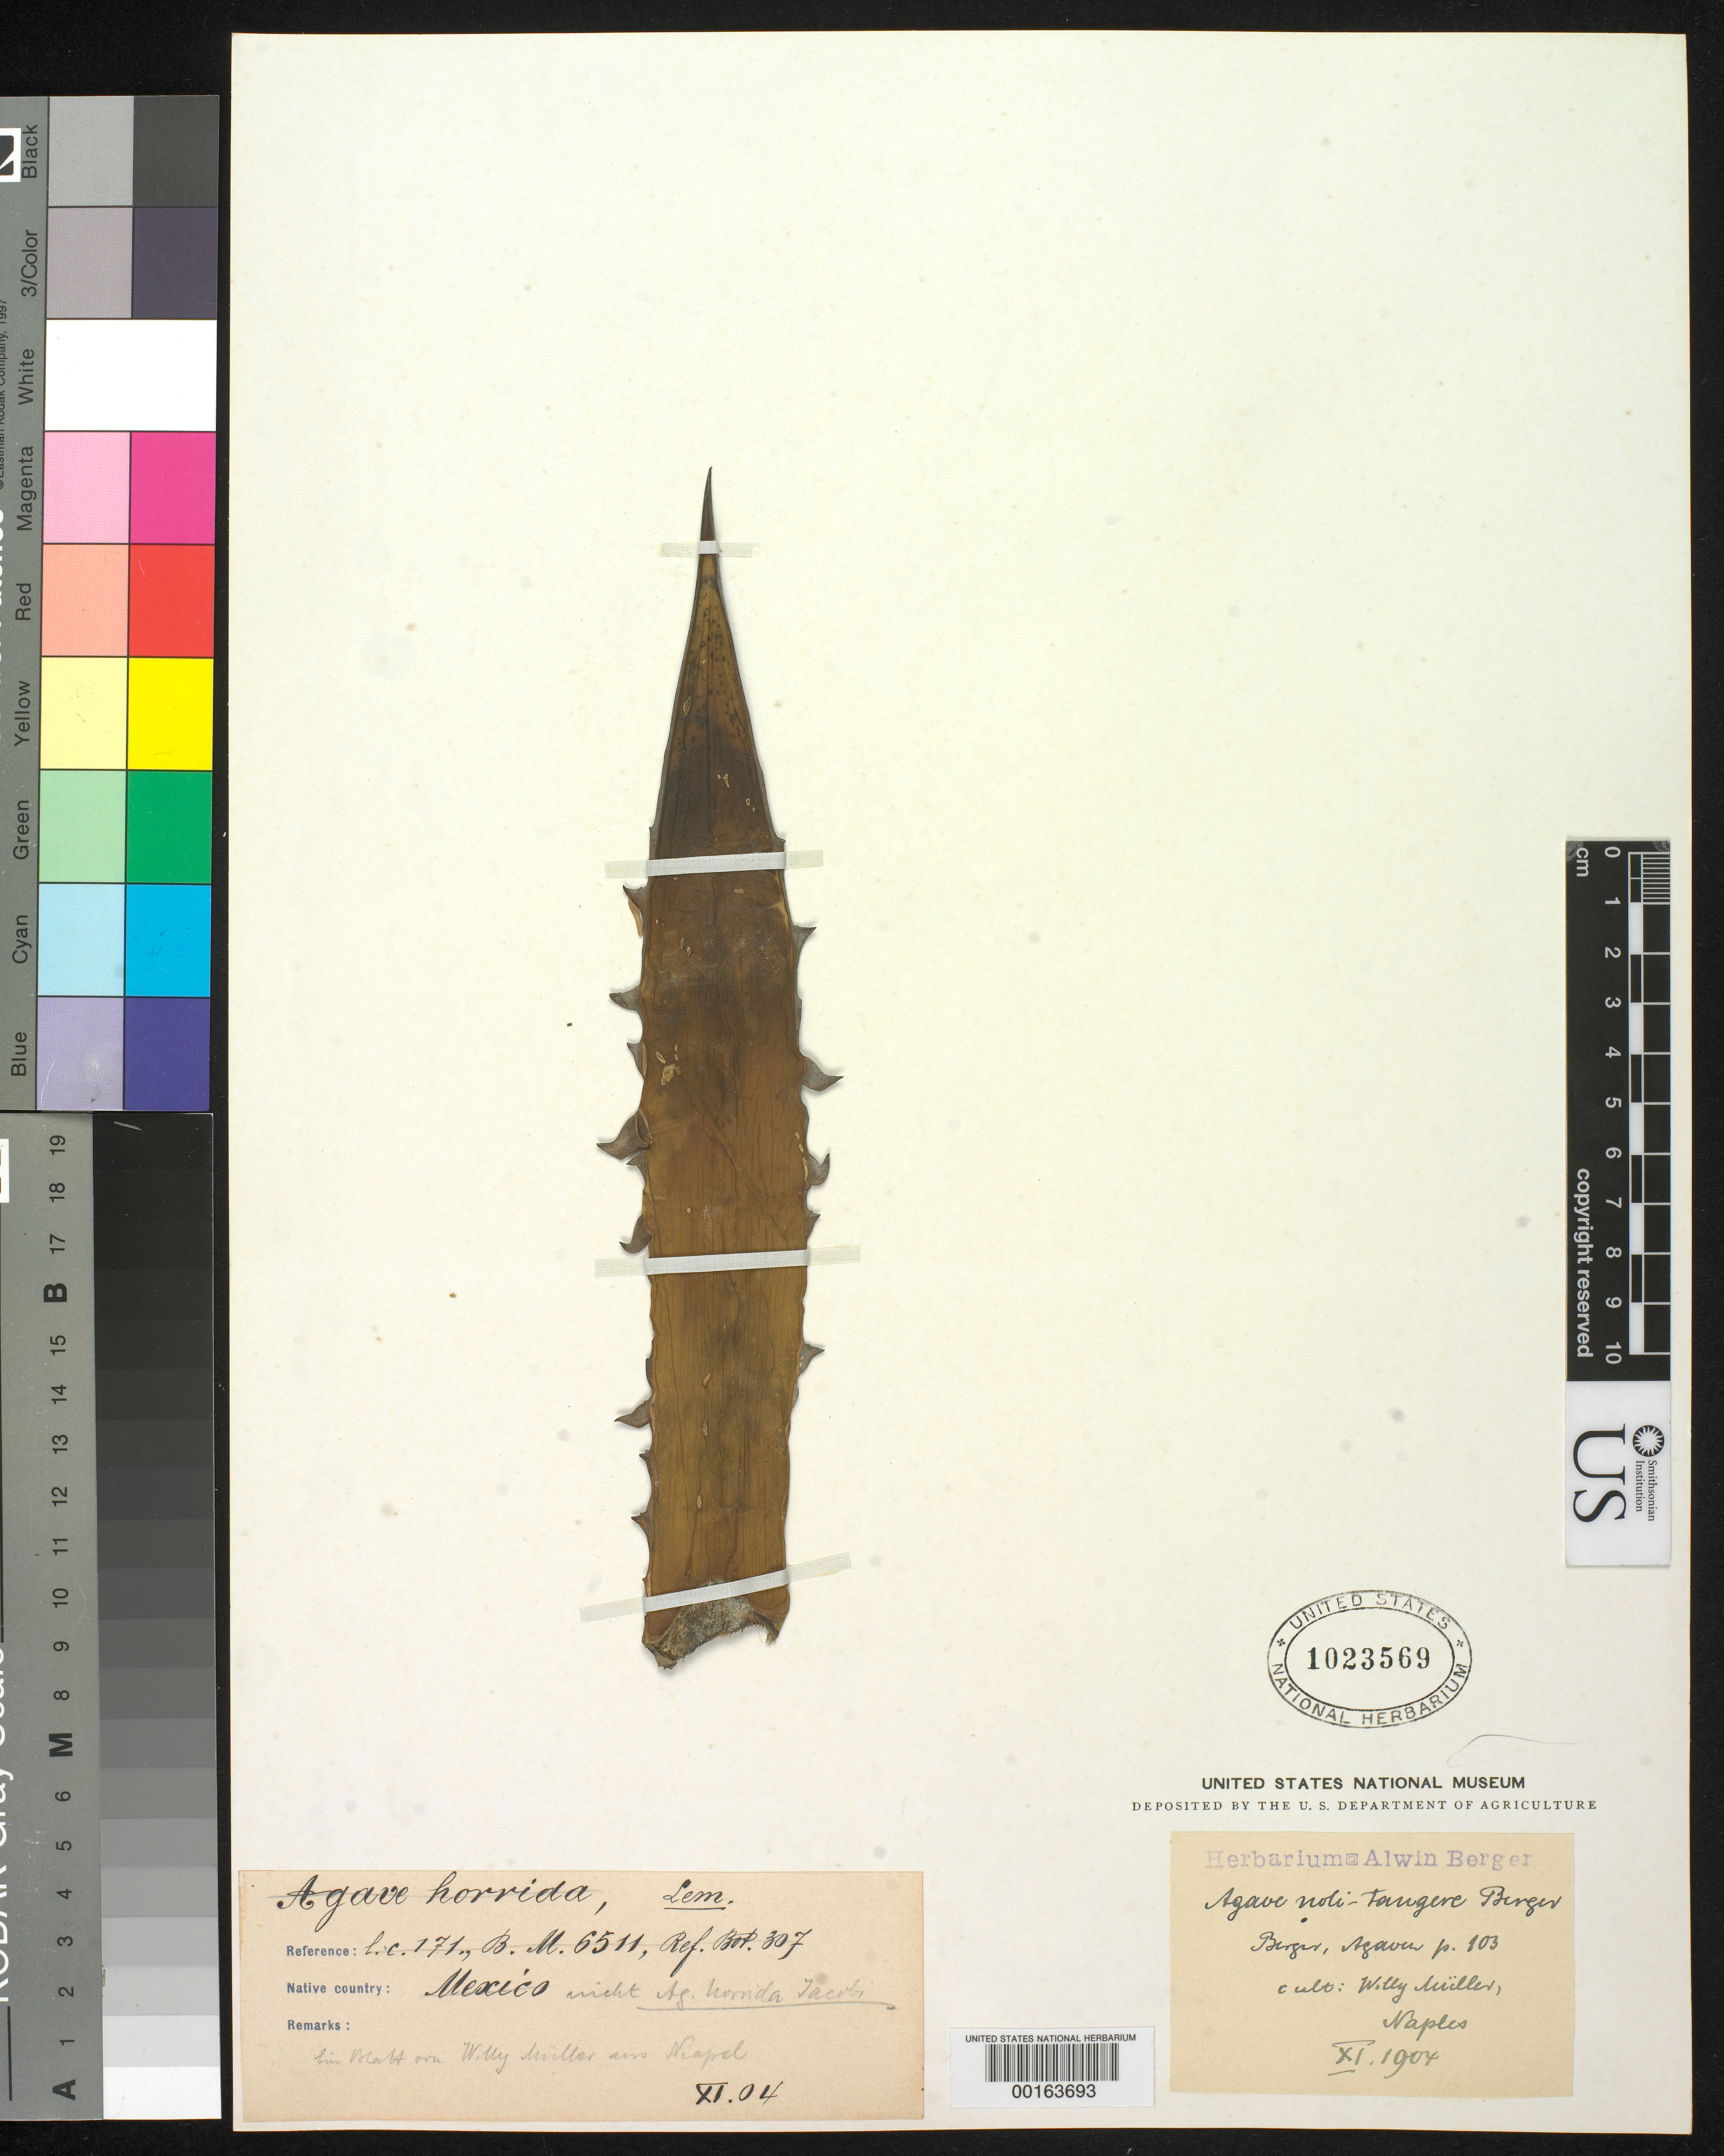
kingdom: Plantae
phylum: Tracheophyta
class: Liliopsida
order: Asparagales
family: Asparagaceae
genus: Agave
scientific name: Agave xylonacantha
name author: Salm-Dyck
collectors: ex herb. A. Berger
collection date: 1909-06-02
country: Mexico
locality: Cultivated at La Mortola, Italy.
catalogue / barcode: US 1023569